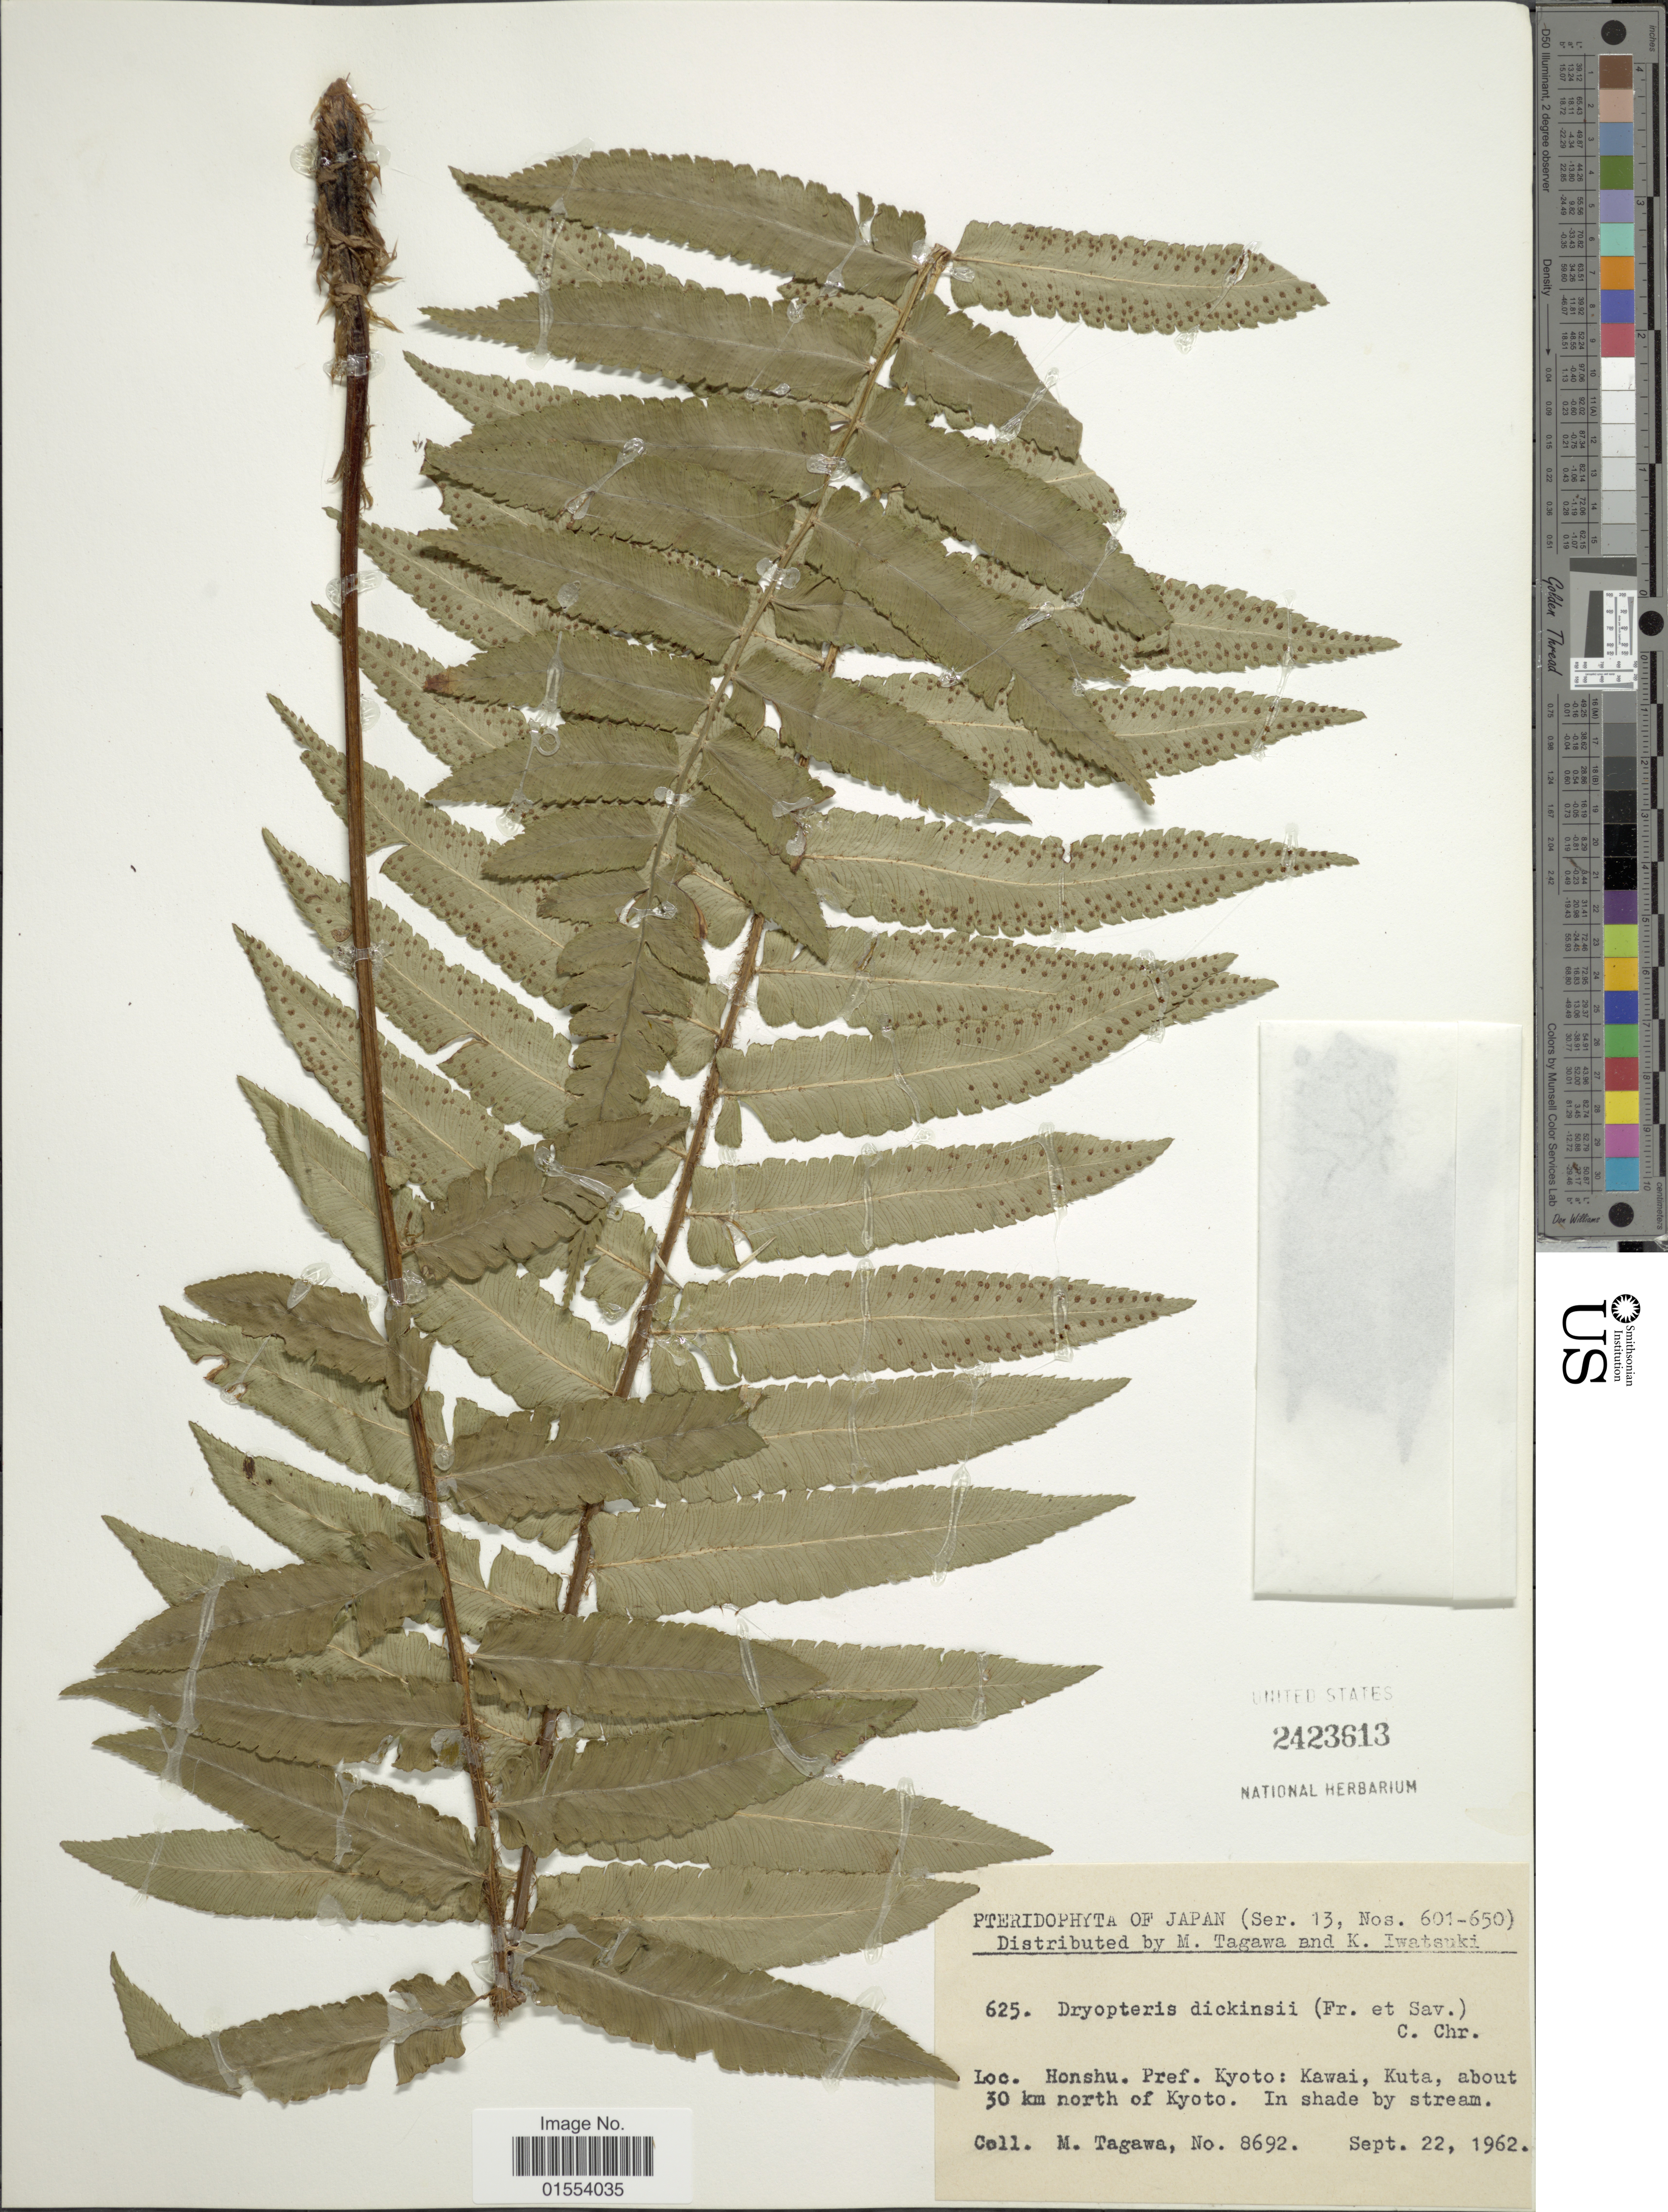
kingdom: Plantae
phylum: Tracheophyta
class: Polypodiopsida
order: Polypodiales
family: Dryopteridaceae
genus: Dryopteris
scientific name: Dryopteris dickinsii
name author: (Franch. & Sav.) Christ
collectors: M. Tagawa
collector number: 8692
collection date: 1962-09-22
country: Japan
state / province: Kyoto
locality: Honshu. Pref. Kyoto: Kawai: Kawai, Kuta, abou 30 km north of Kyoto.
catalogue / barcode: US 2423613